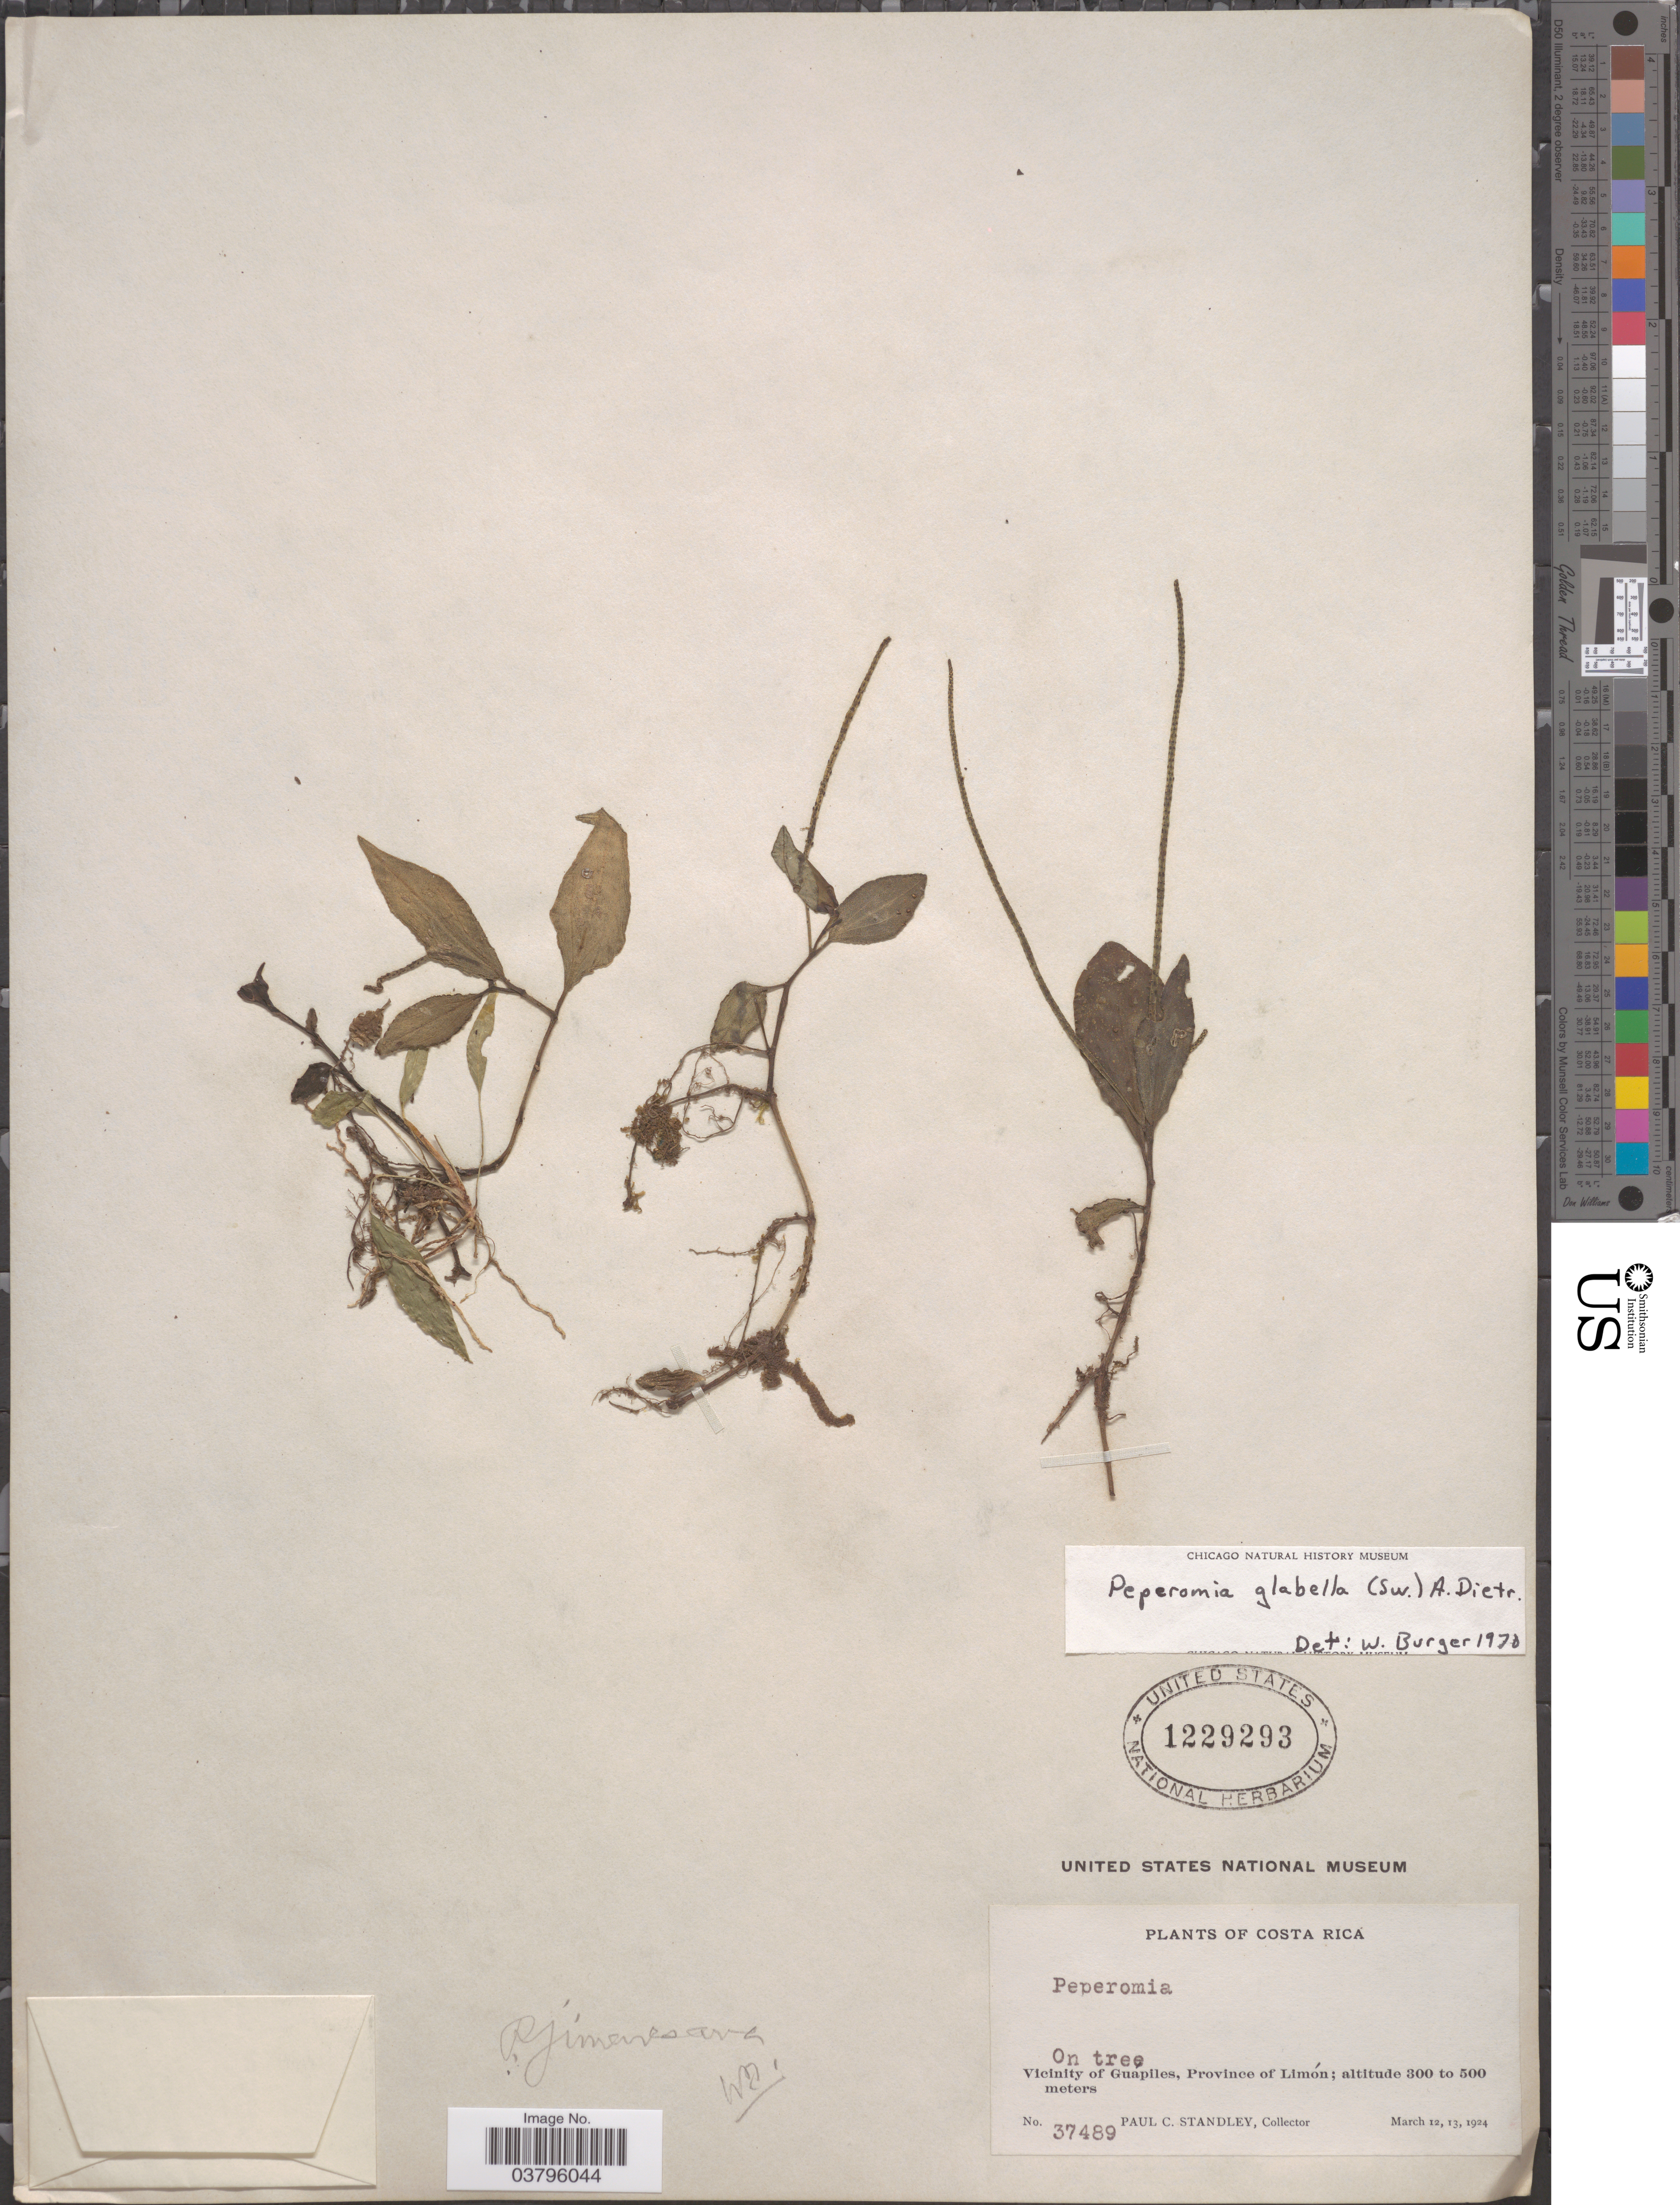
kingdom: Plantae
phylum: Tracheophyta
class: Magnoliopsida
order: Piperales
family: Piperaceae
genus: Peperomia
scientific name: Peperomia glabella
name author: (Sw.) A. Dietr.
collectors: P. C. Standley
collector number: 37489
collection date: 1924-03-12/1924-03-13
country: Costa Rica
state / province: Limón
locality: Vicinity of Guápiles.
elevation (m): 300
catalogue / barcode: US 1229293